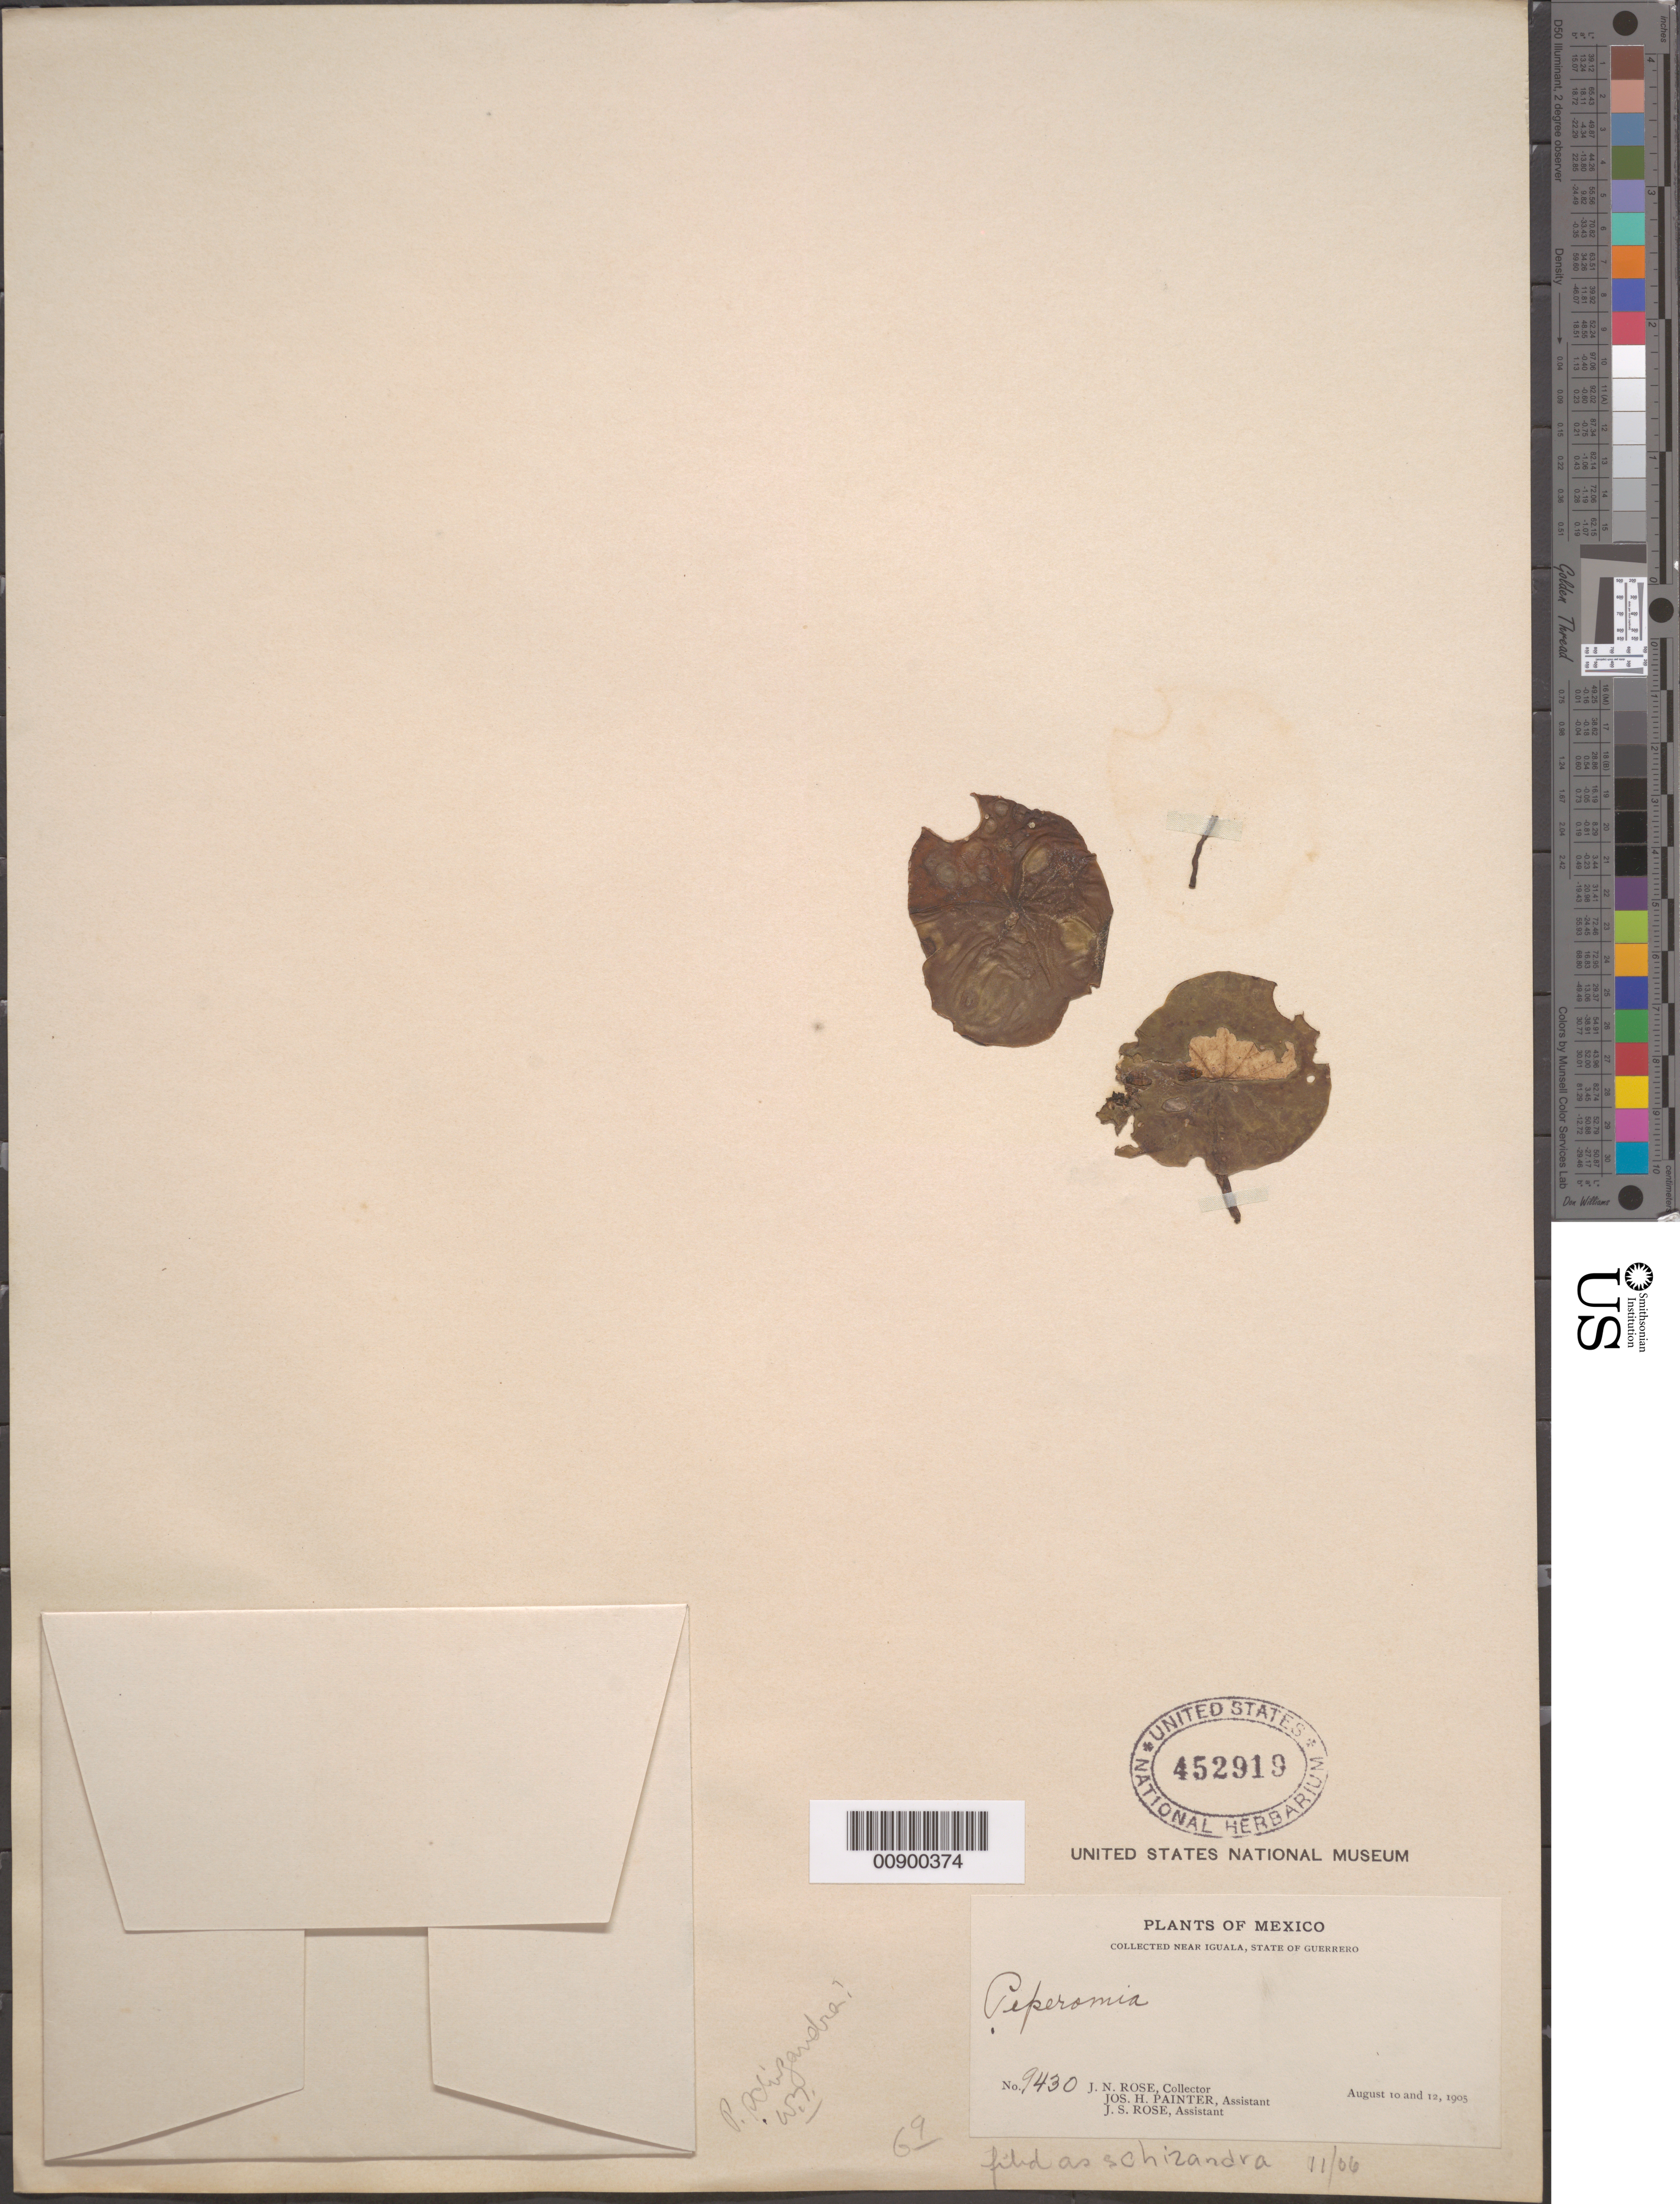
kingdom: Plantae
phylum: Tracheophyta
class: Magnoliopsida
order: Piperales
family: Piperaceae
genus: Peperomia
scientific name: Peperomia schizandra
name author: Trel.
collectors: J. N. Rose, J. H. Painter & J. S. Rose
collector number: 9430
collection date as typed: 10 Aug 1905 to 12 Aug 1905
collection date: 1905-08-10/1905-08-12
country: Mexico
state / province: Guerrero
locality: Near Iguala, State of Guerrero.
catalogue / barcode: US 452919